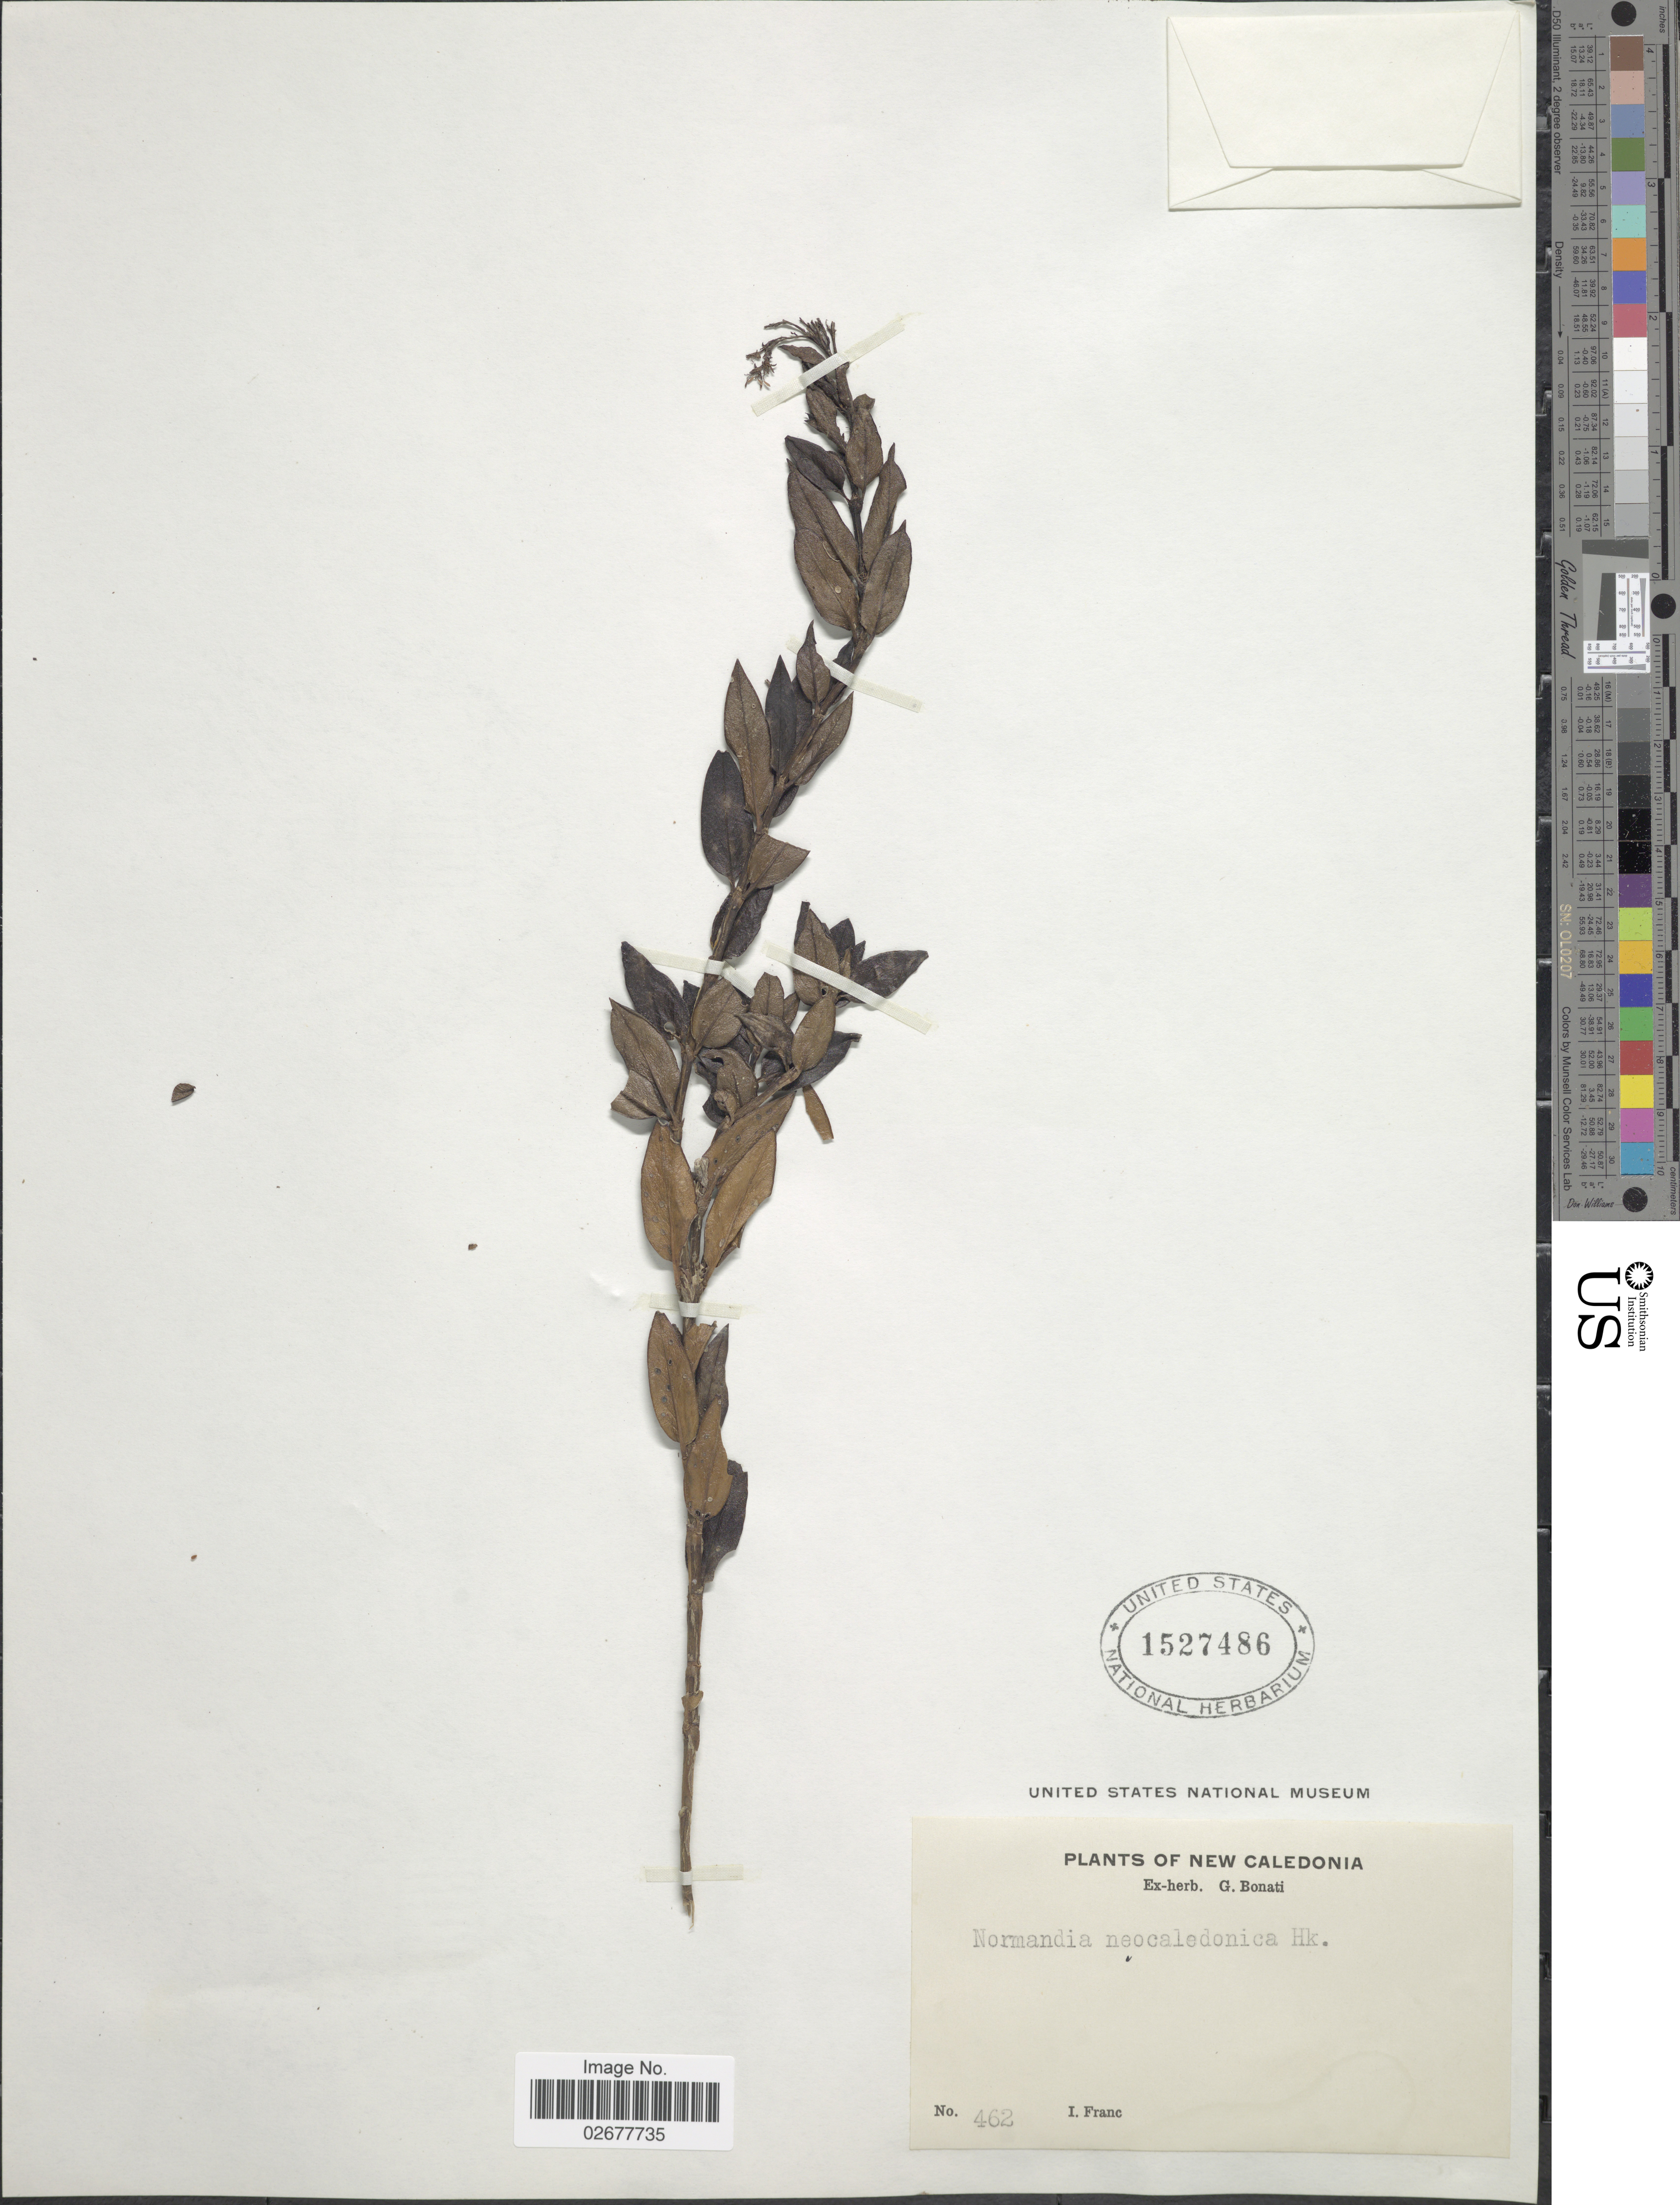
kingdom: Plantae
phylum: Tracheophyta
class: Magnoliopsida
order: Gentianales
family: Rubiaceae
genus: Normandia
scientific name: Normandia neocaledonica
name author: Hook. f.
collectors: I. Franc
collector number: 462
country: New Caledonia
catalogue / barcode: US 1527486